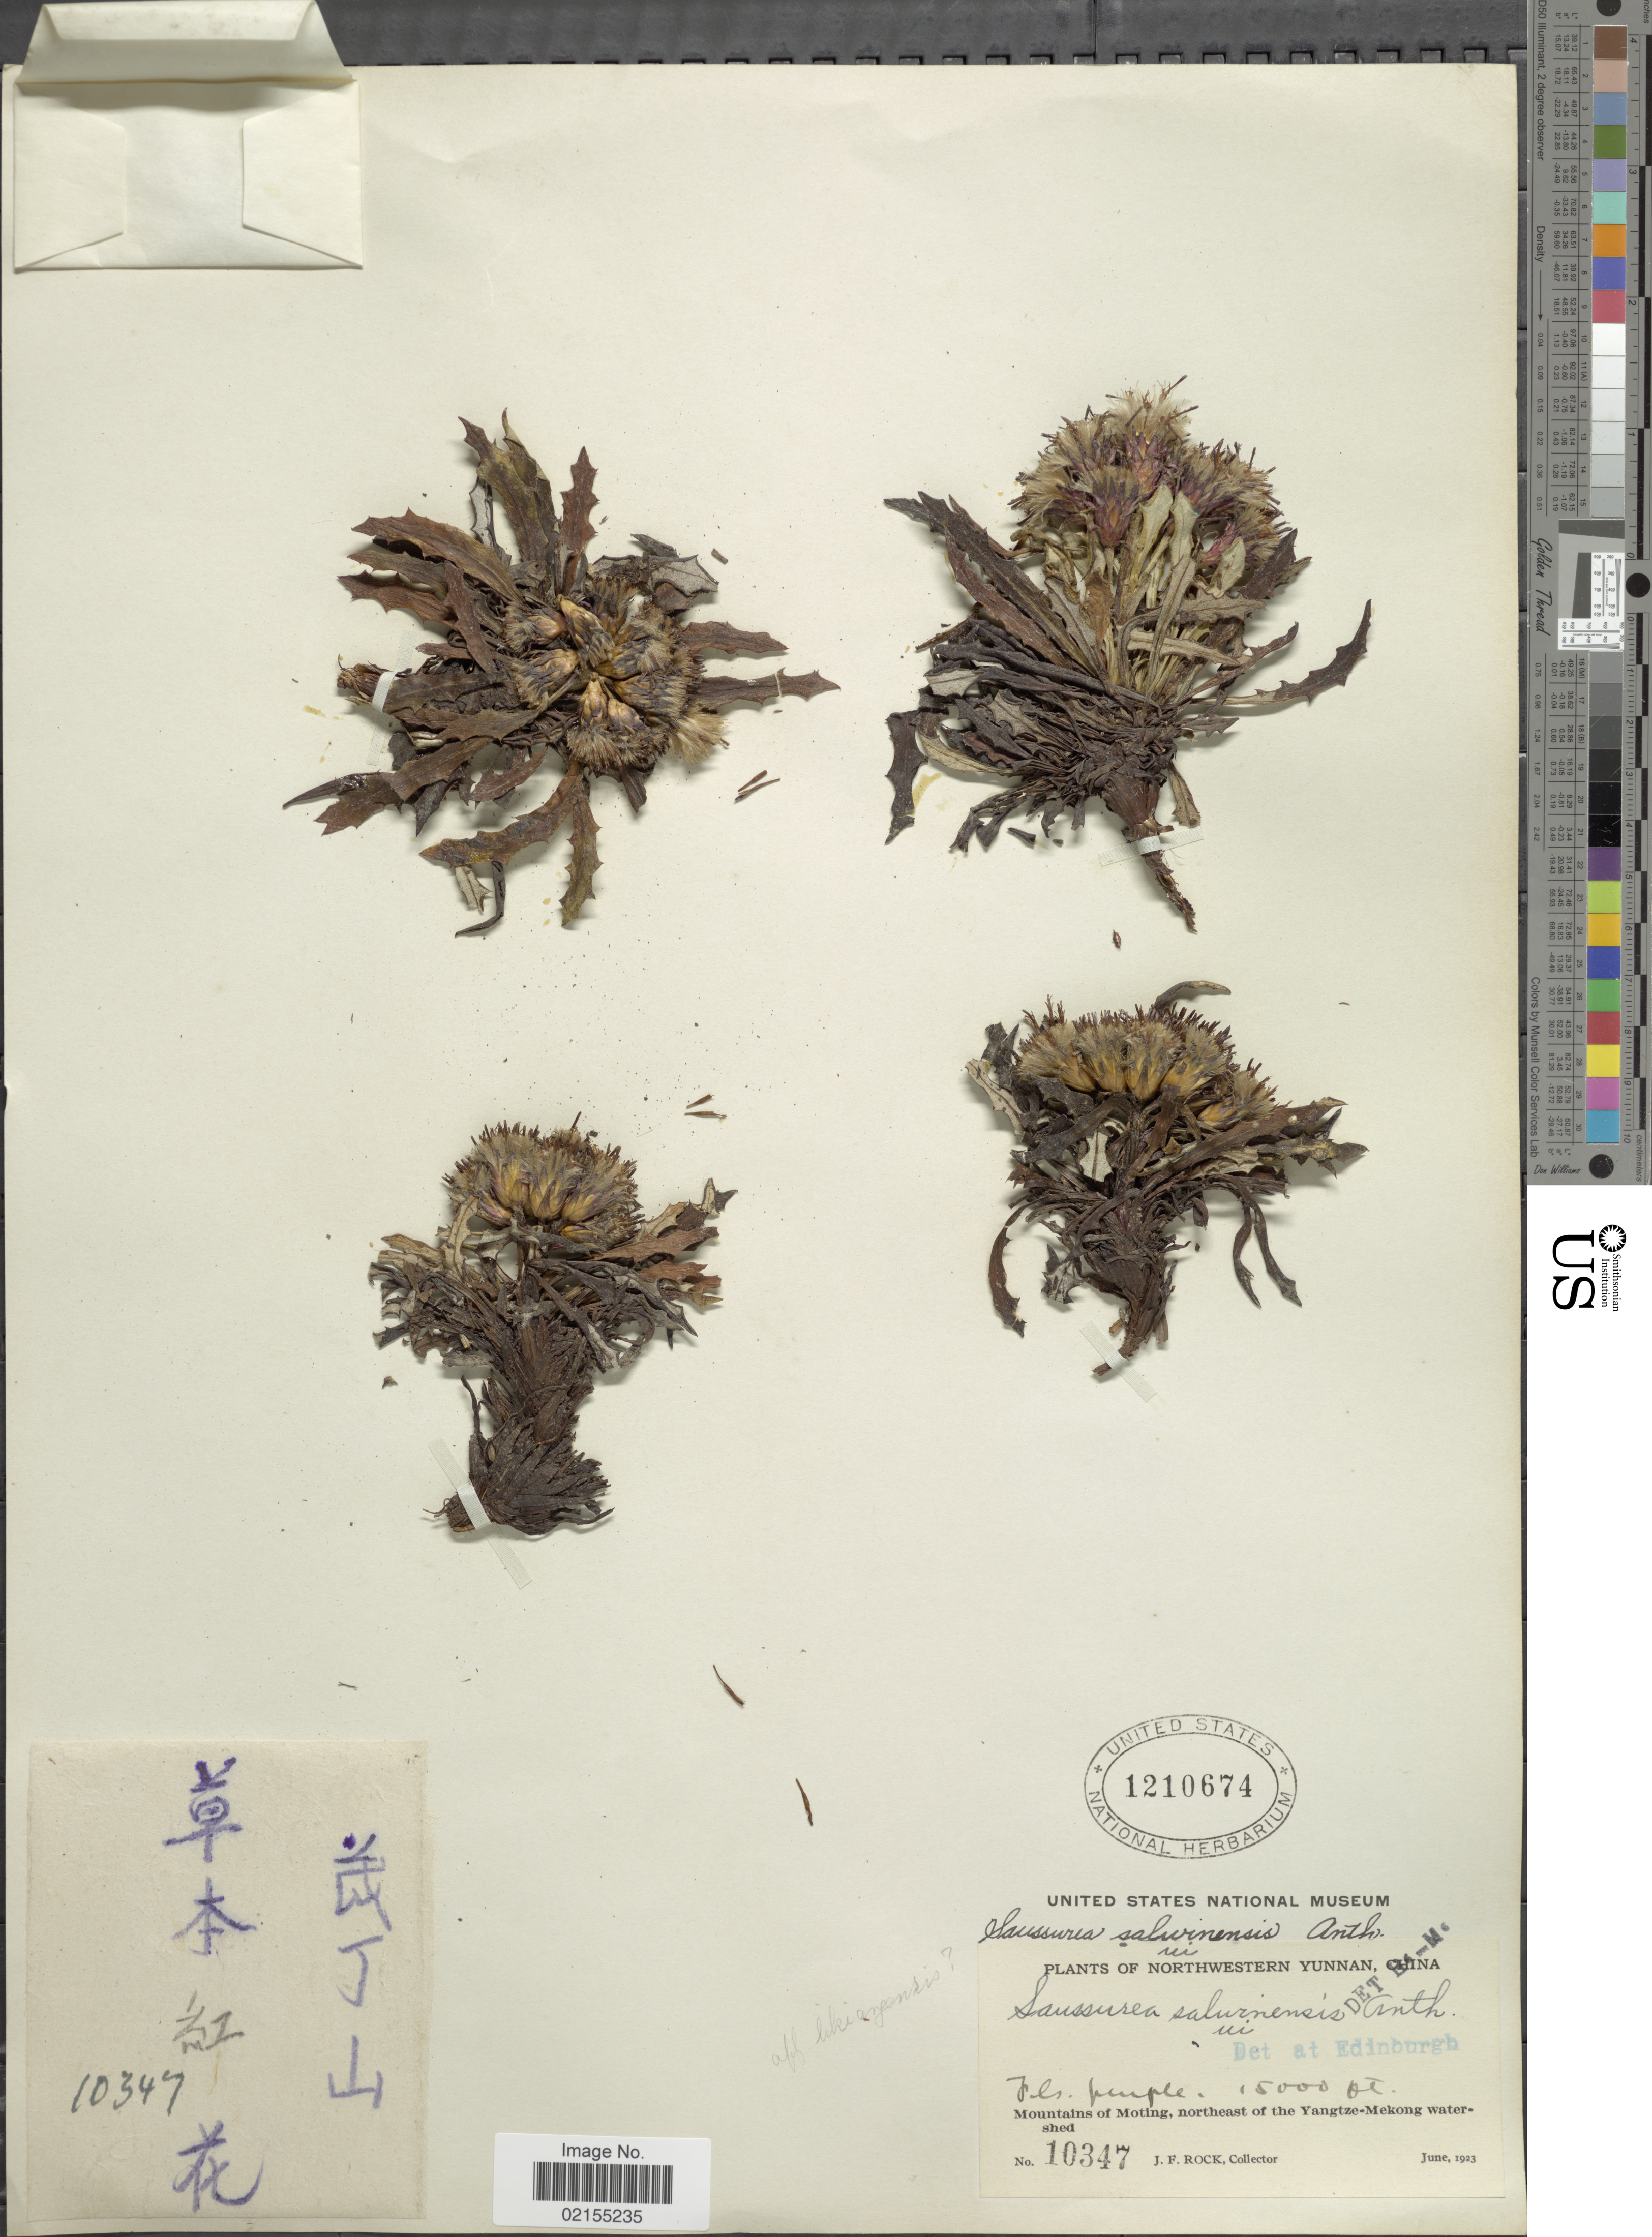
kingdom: Plantae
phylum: Tracheophyta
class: Magnoliopsida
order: Asterales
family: Asteraceae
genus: Saussurea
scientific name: Saussurea salwinensis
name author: J. Anthony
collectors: J. Rock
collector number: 10347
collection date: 1923-06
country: China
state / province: Yunnan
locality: Northwestern Yunnan, China, Mountains of Moting, northeast of the Yangtze-Mekong watershed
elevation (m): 4572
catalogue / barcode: US 1210674